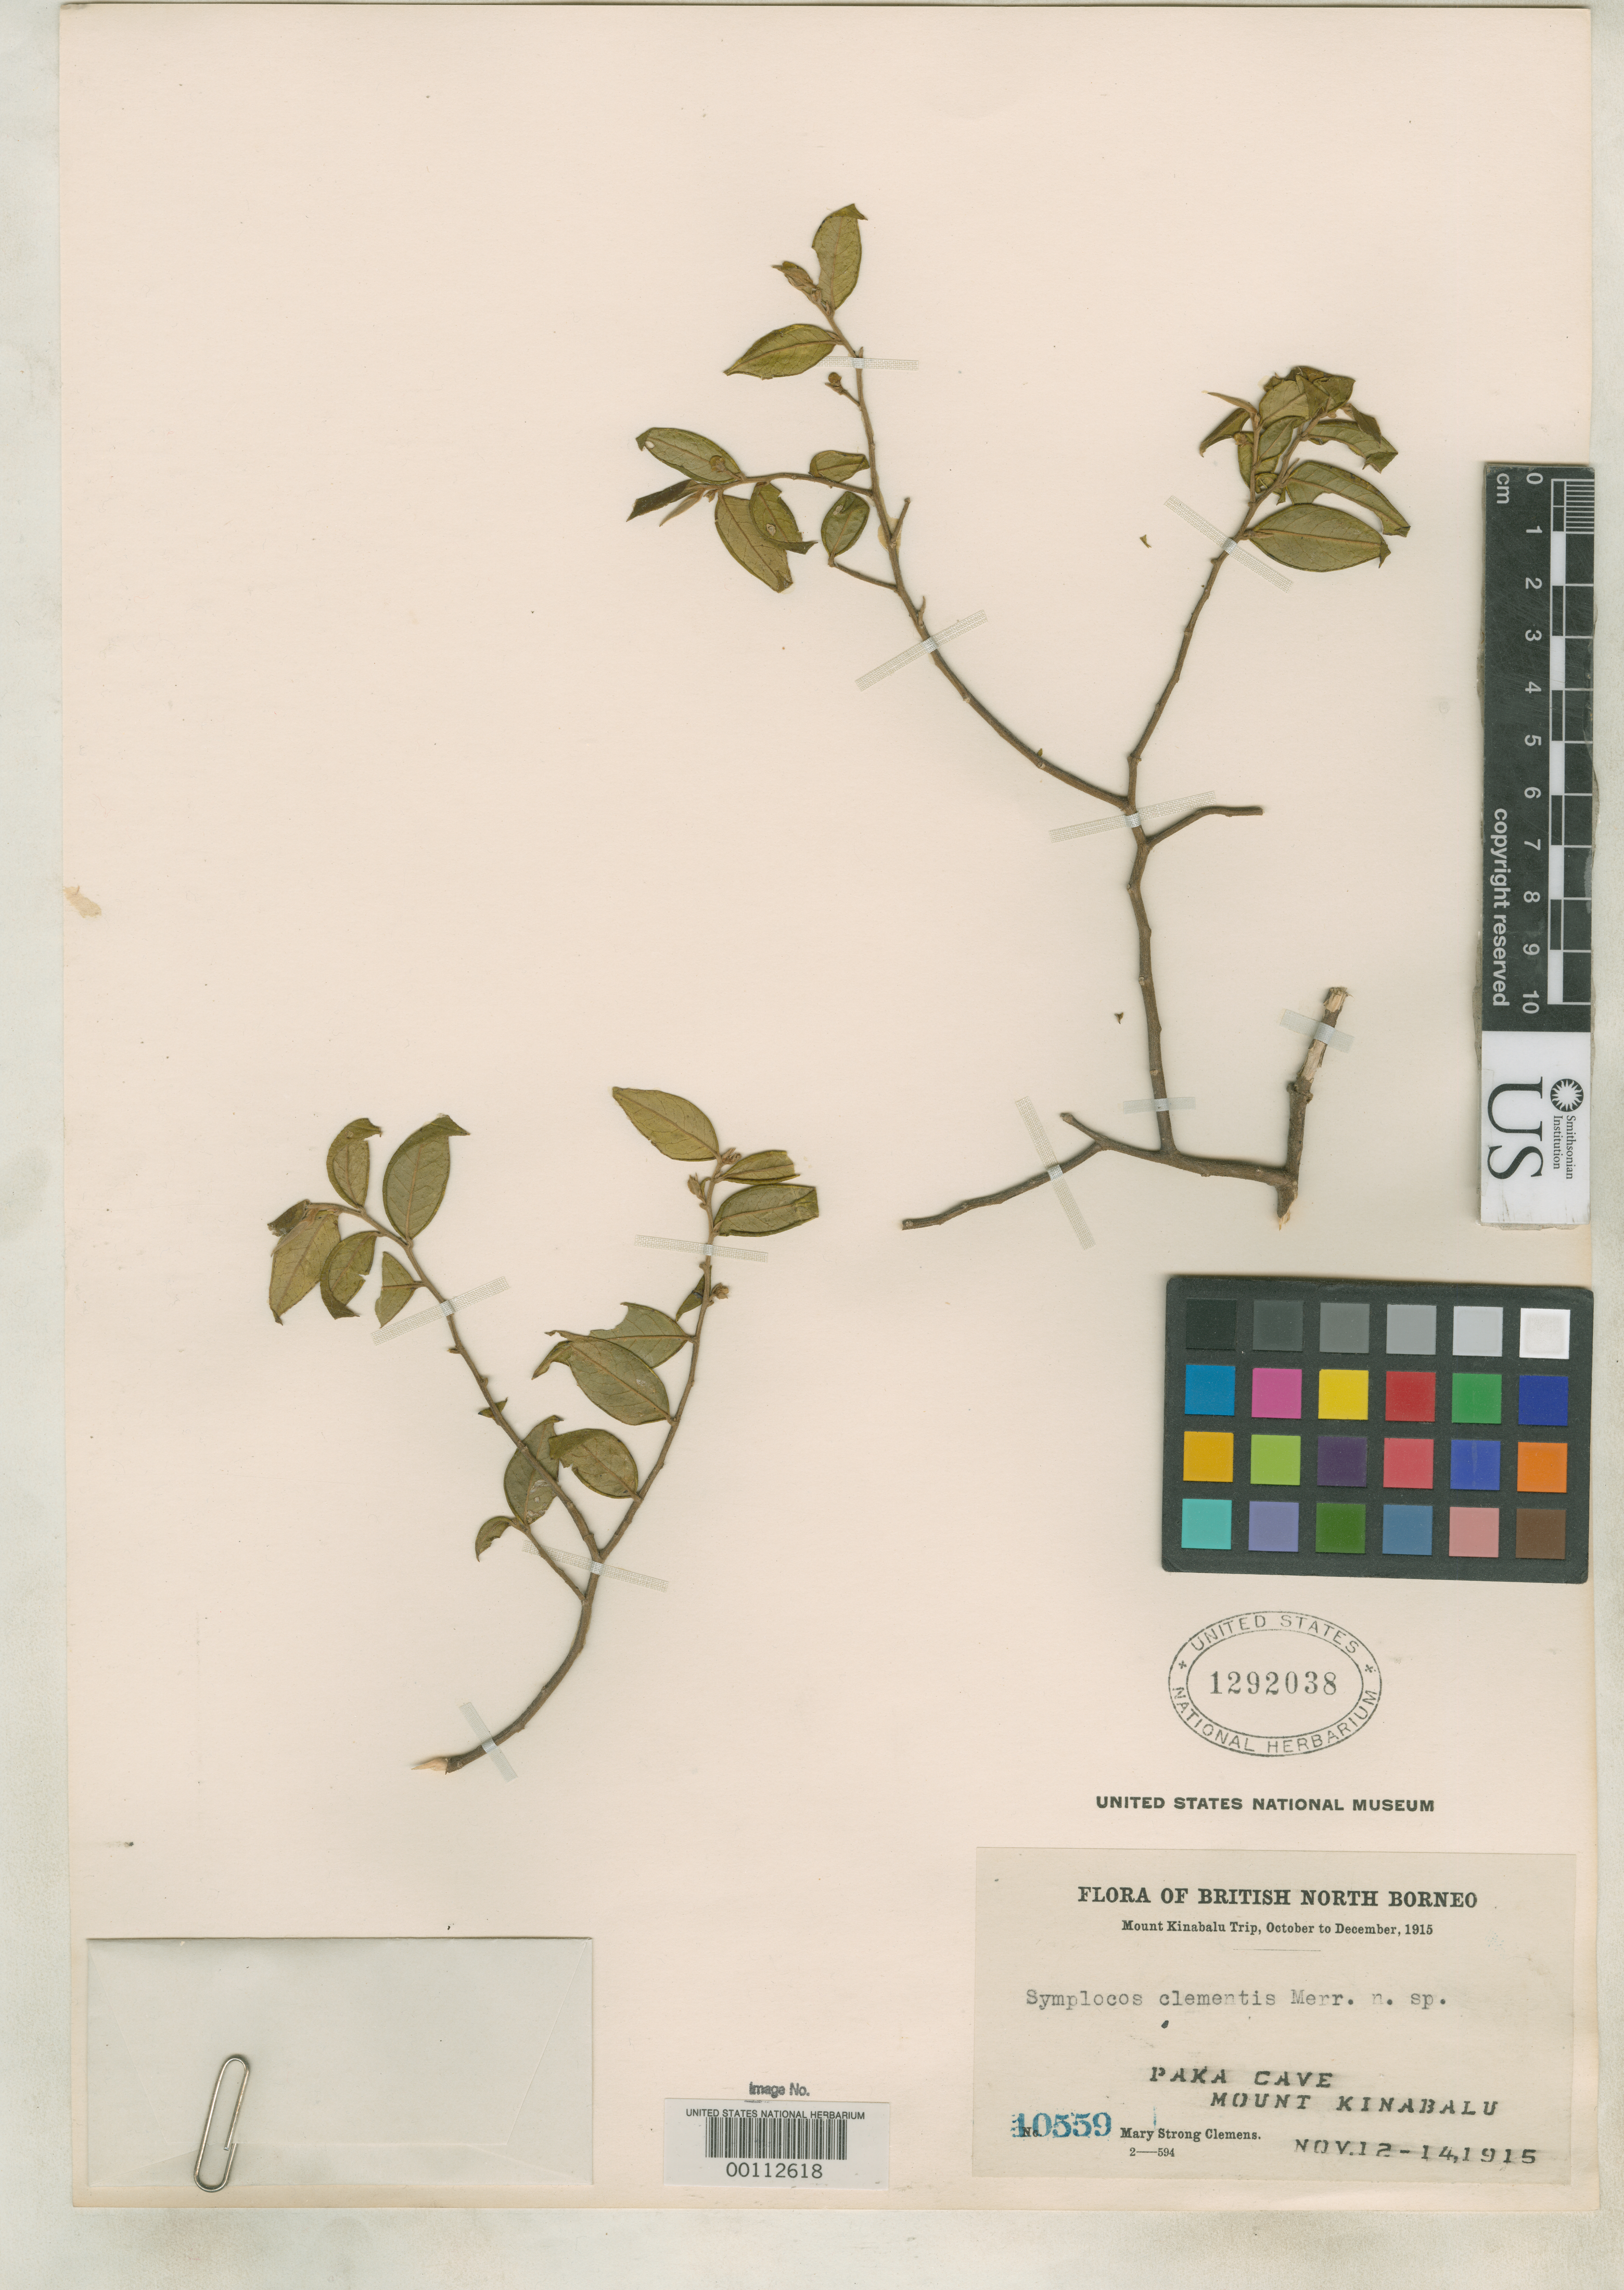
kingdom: Plantae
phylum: Tracheophyta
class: Magnoliopsida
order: Ericales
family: Symplocaceae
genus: Symplocos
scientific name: Symplocos clementis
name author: Merr.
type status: Isotype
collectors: M. S. Clemens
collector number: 10559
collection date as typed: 12 Nov 1915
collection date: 1915-11-12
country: Malaysia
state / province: Sabah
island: Borneo Island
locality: Mt. Kinabalu, Paka Cave.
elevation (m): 3000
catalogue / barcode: US 1292038